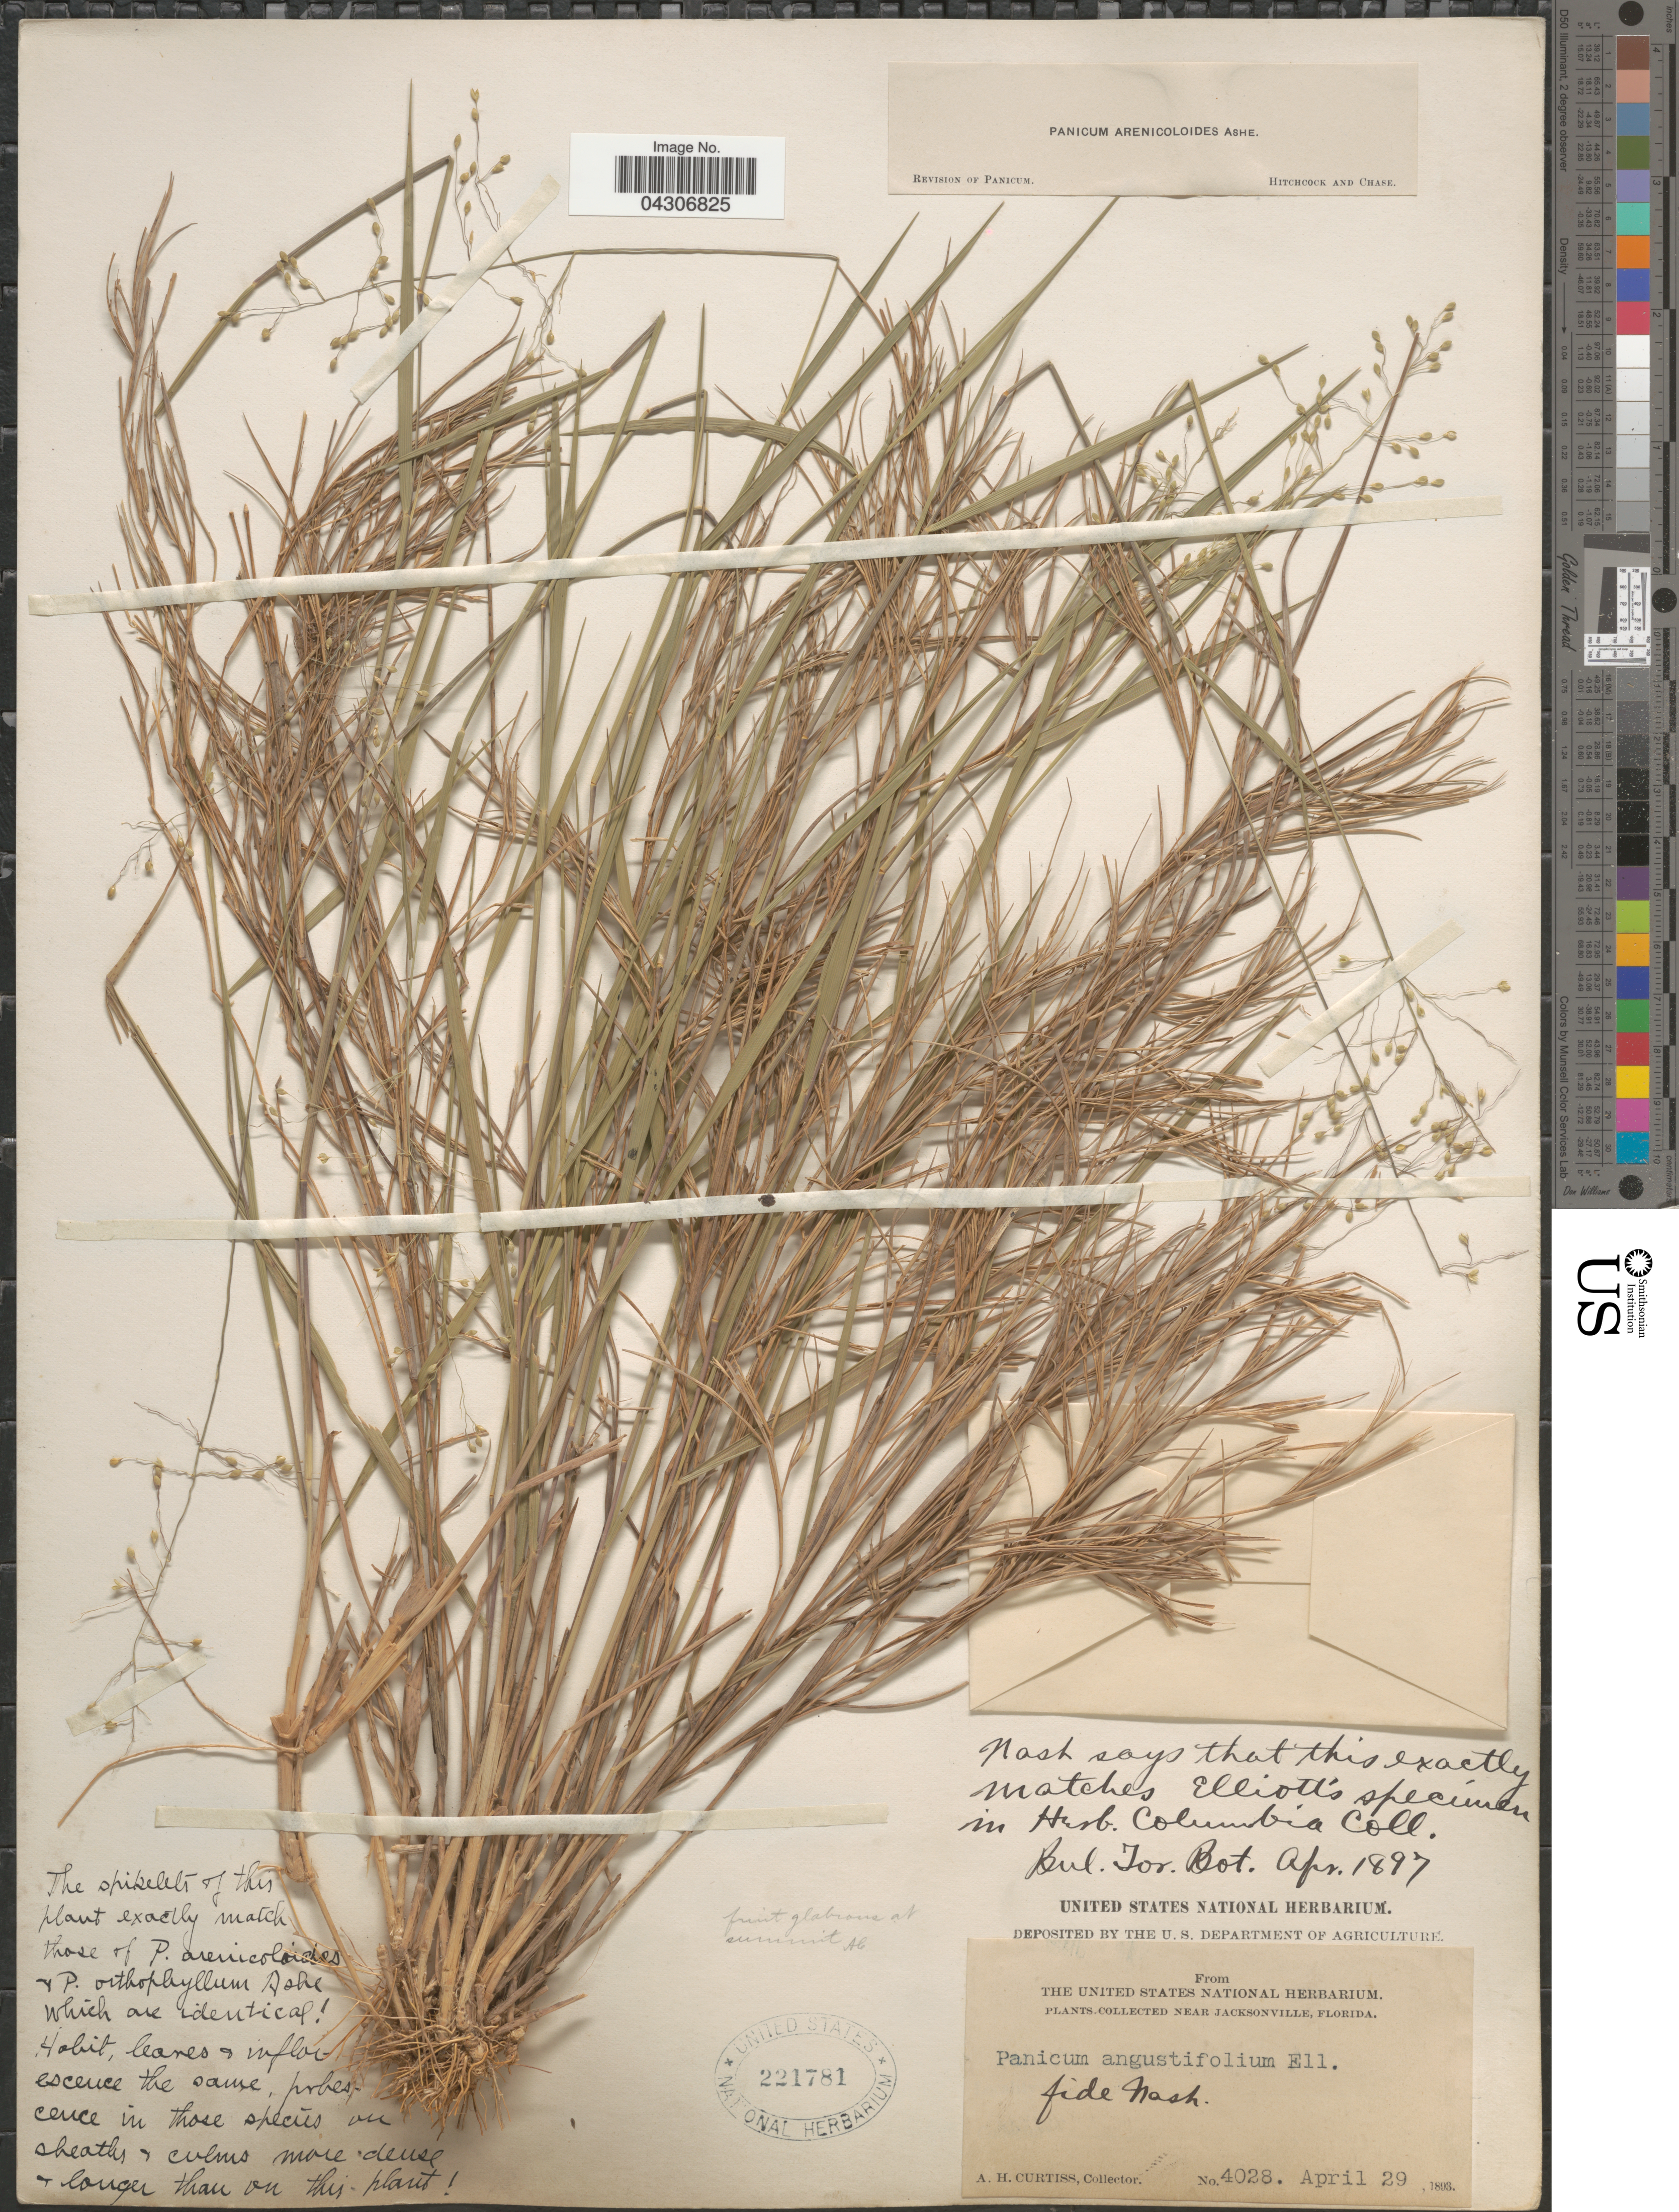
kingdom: Plantae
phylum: Tracheophyta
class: Liliopsida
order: Poales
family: Poaceae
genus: Dichanthelium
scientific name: Dichanthelium aciculare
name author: (Desv. ex Poir.) Gould & C.A. Clark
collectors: A. H. Curtiss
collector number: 4028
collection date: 1893-04-29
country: United States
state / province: Florida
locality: Near Jacksonville.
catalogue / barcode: US 221781